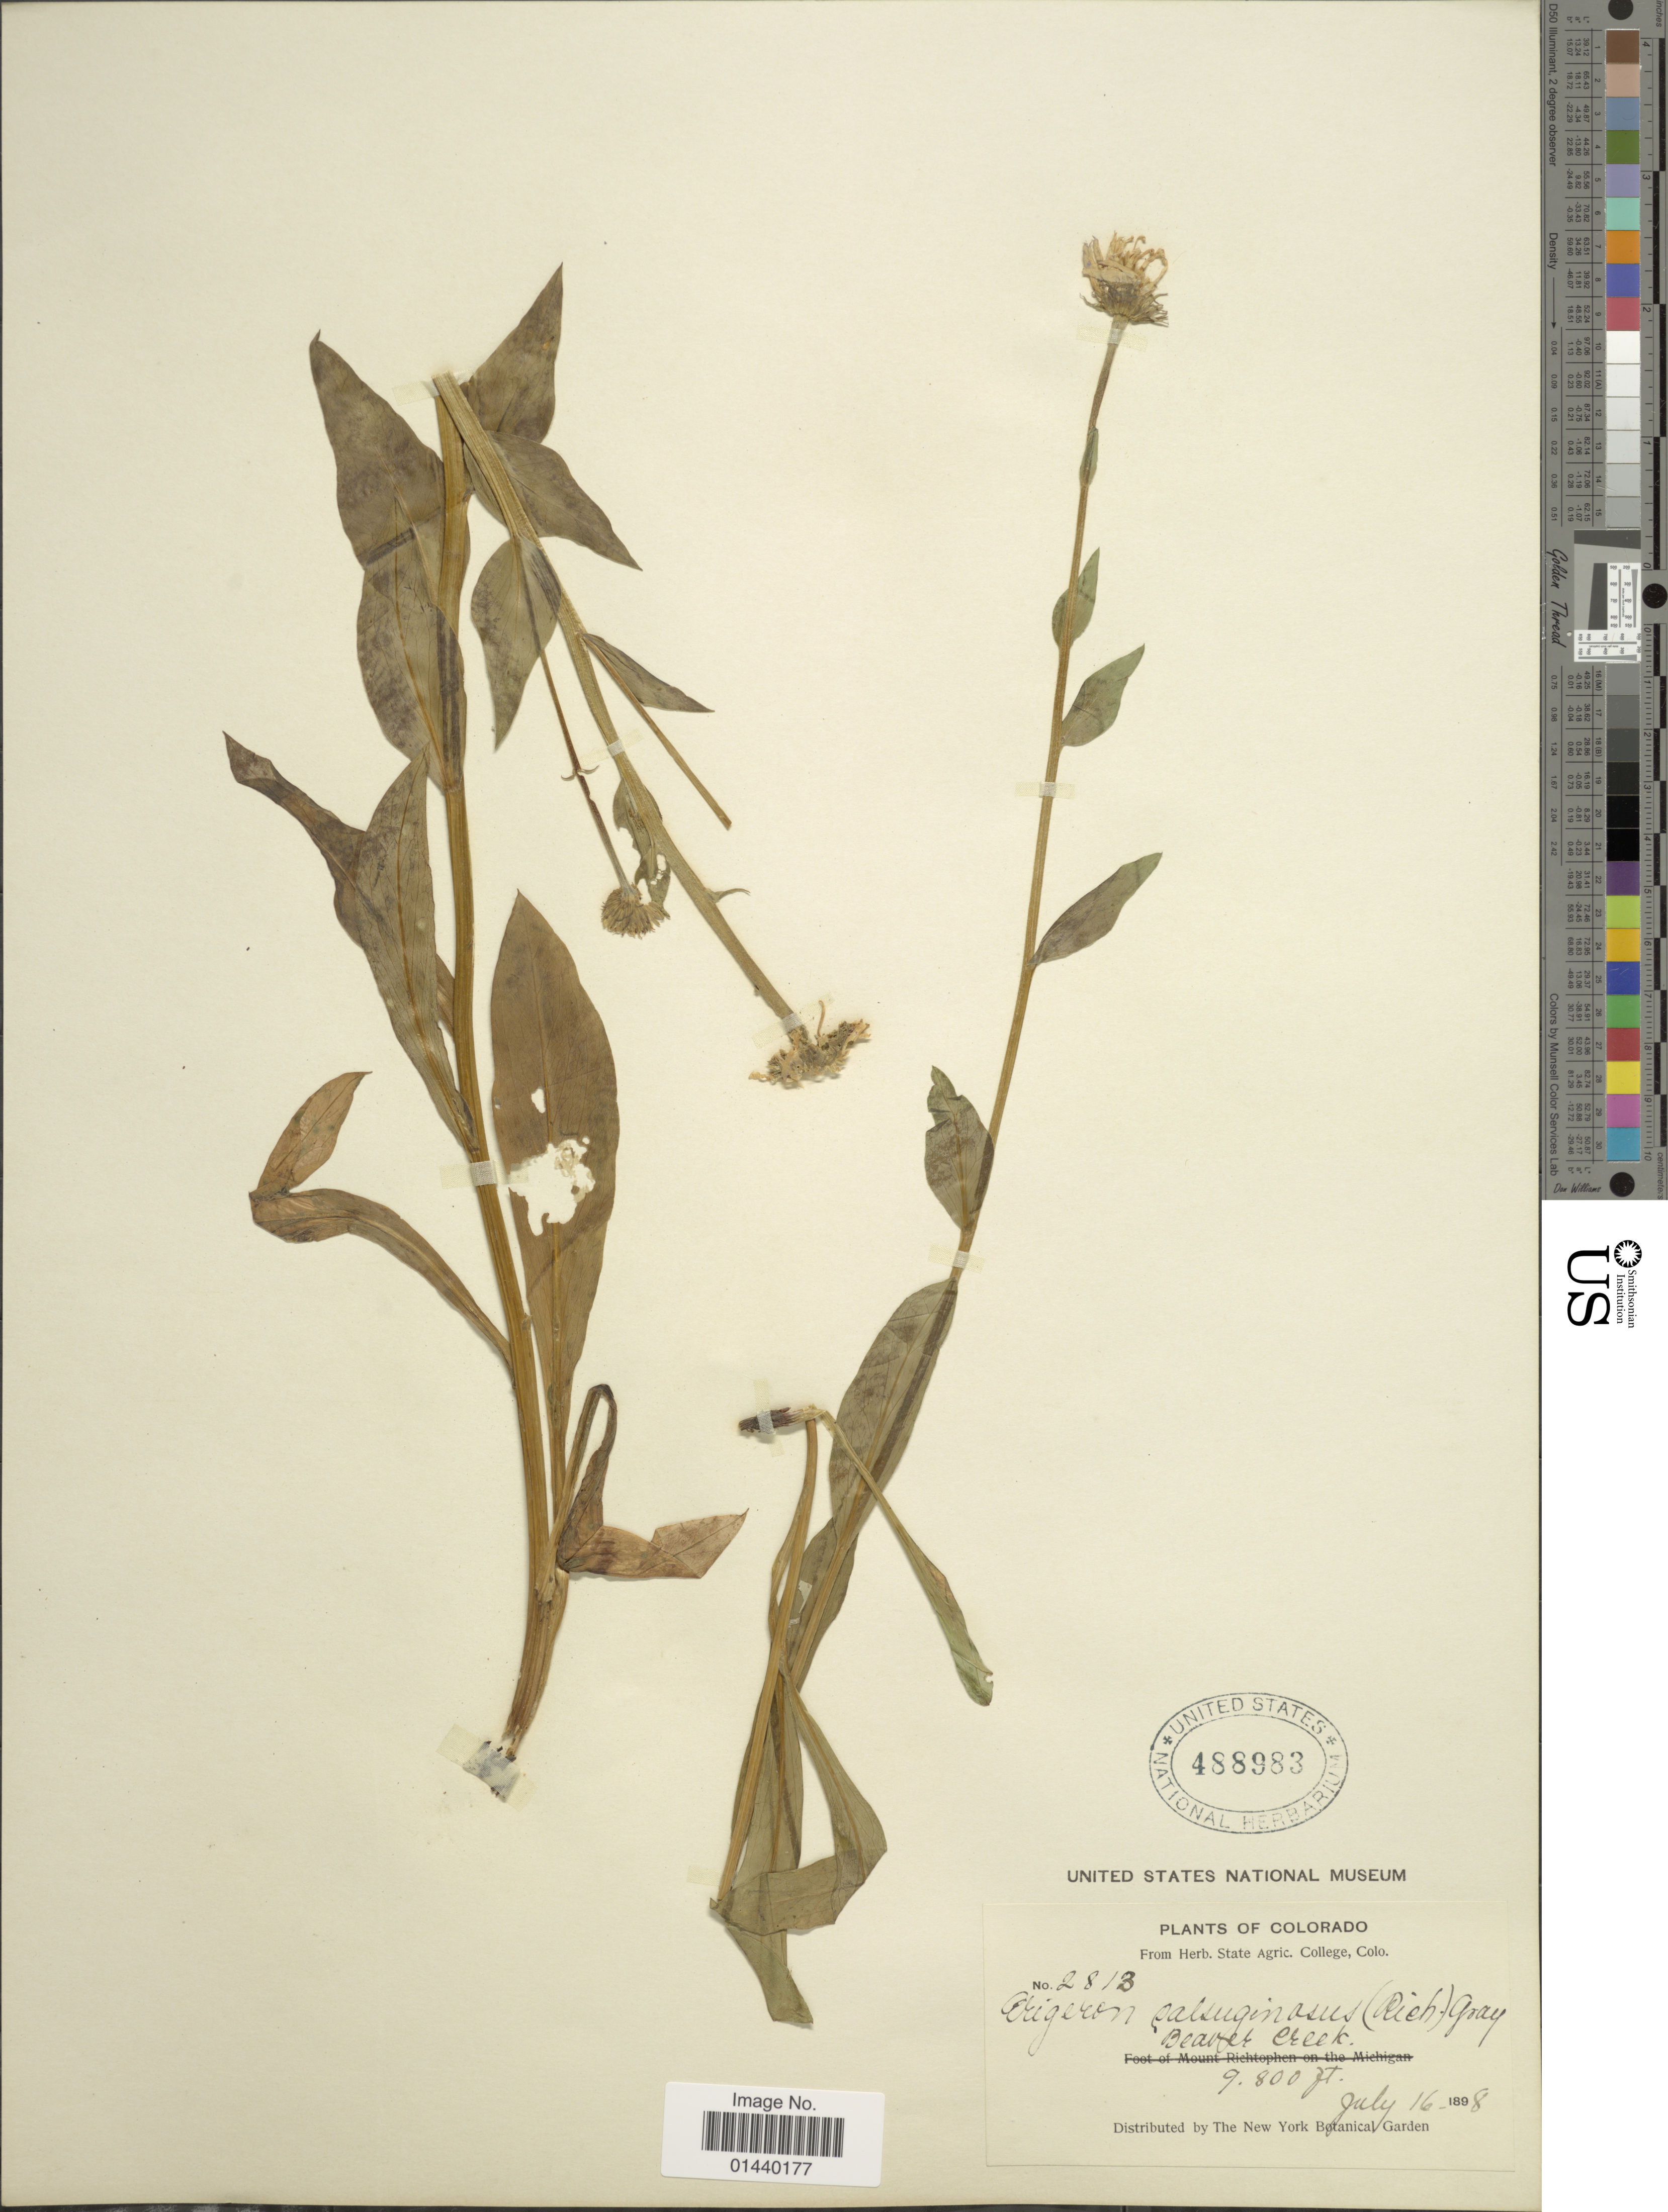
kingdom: Plantae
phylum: Tracheophyta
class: Magnoliopsida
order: Asterales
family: Asteraceae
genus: Erigeron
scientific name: Erigeron salsuginosus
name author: (Richardson ex R. Br.) A. Gray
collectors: ex herb. State Agric. College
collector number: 2813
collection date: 1898-07-16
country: United States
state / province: Colorado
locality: Beaver Creek.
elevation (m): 2987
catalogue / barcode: US 488983